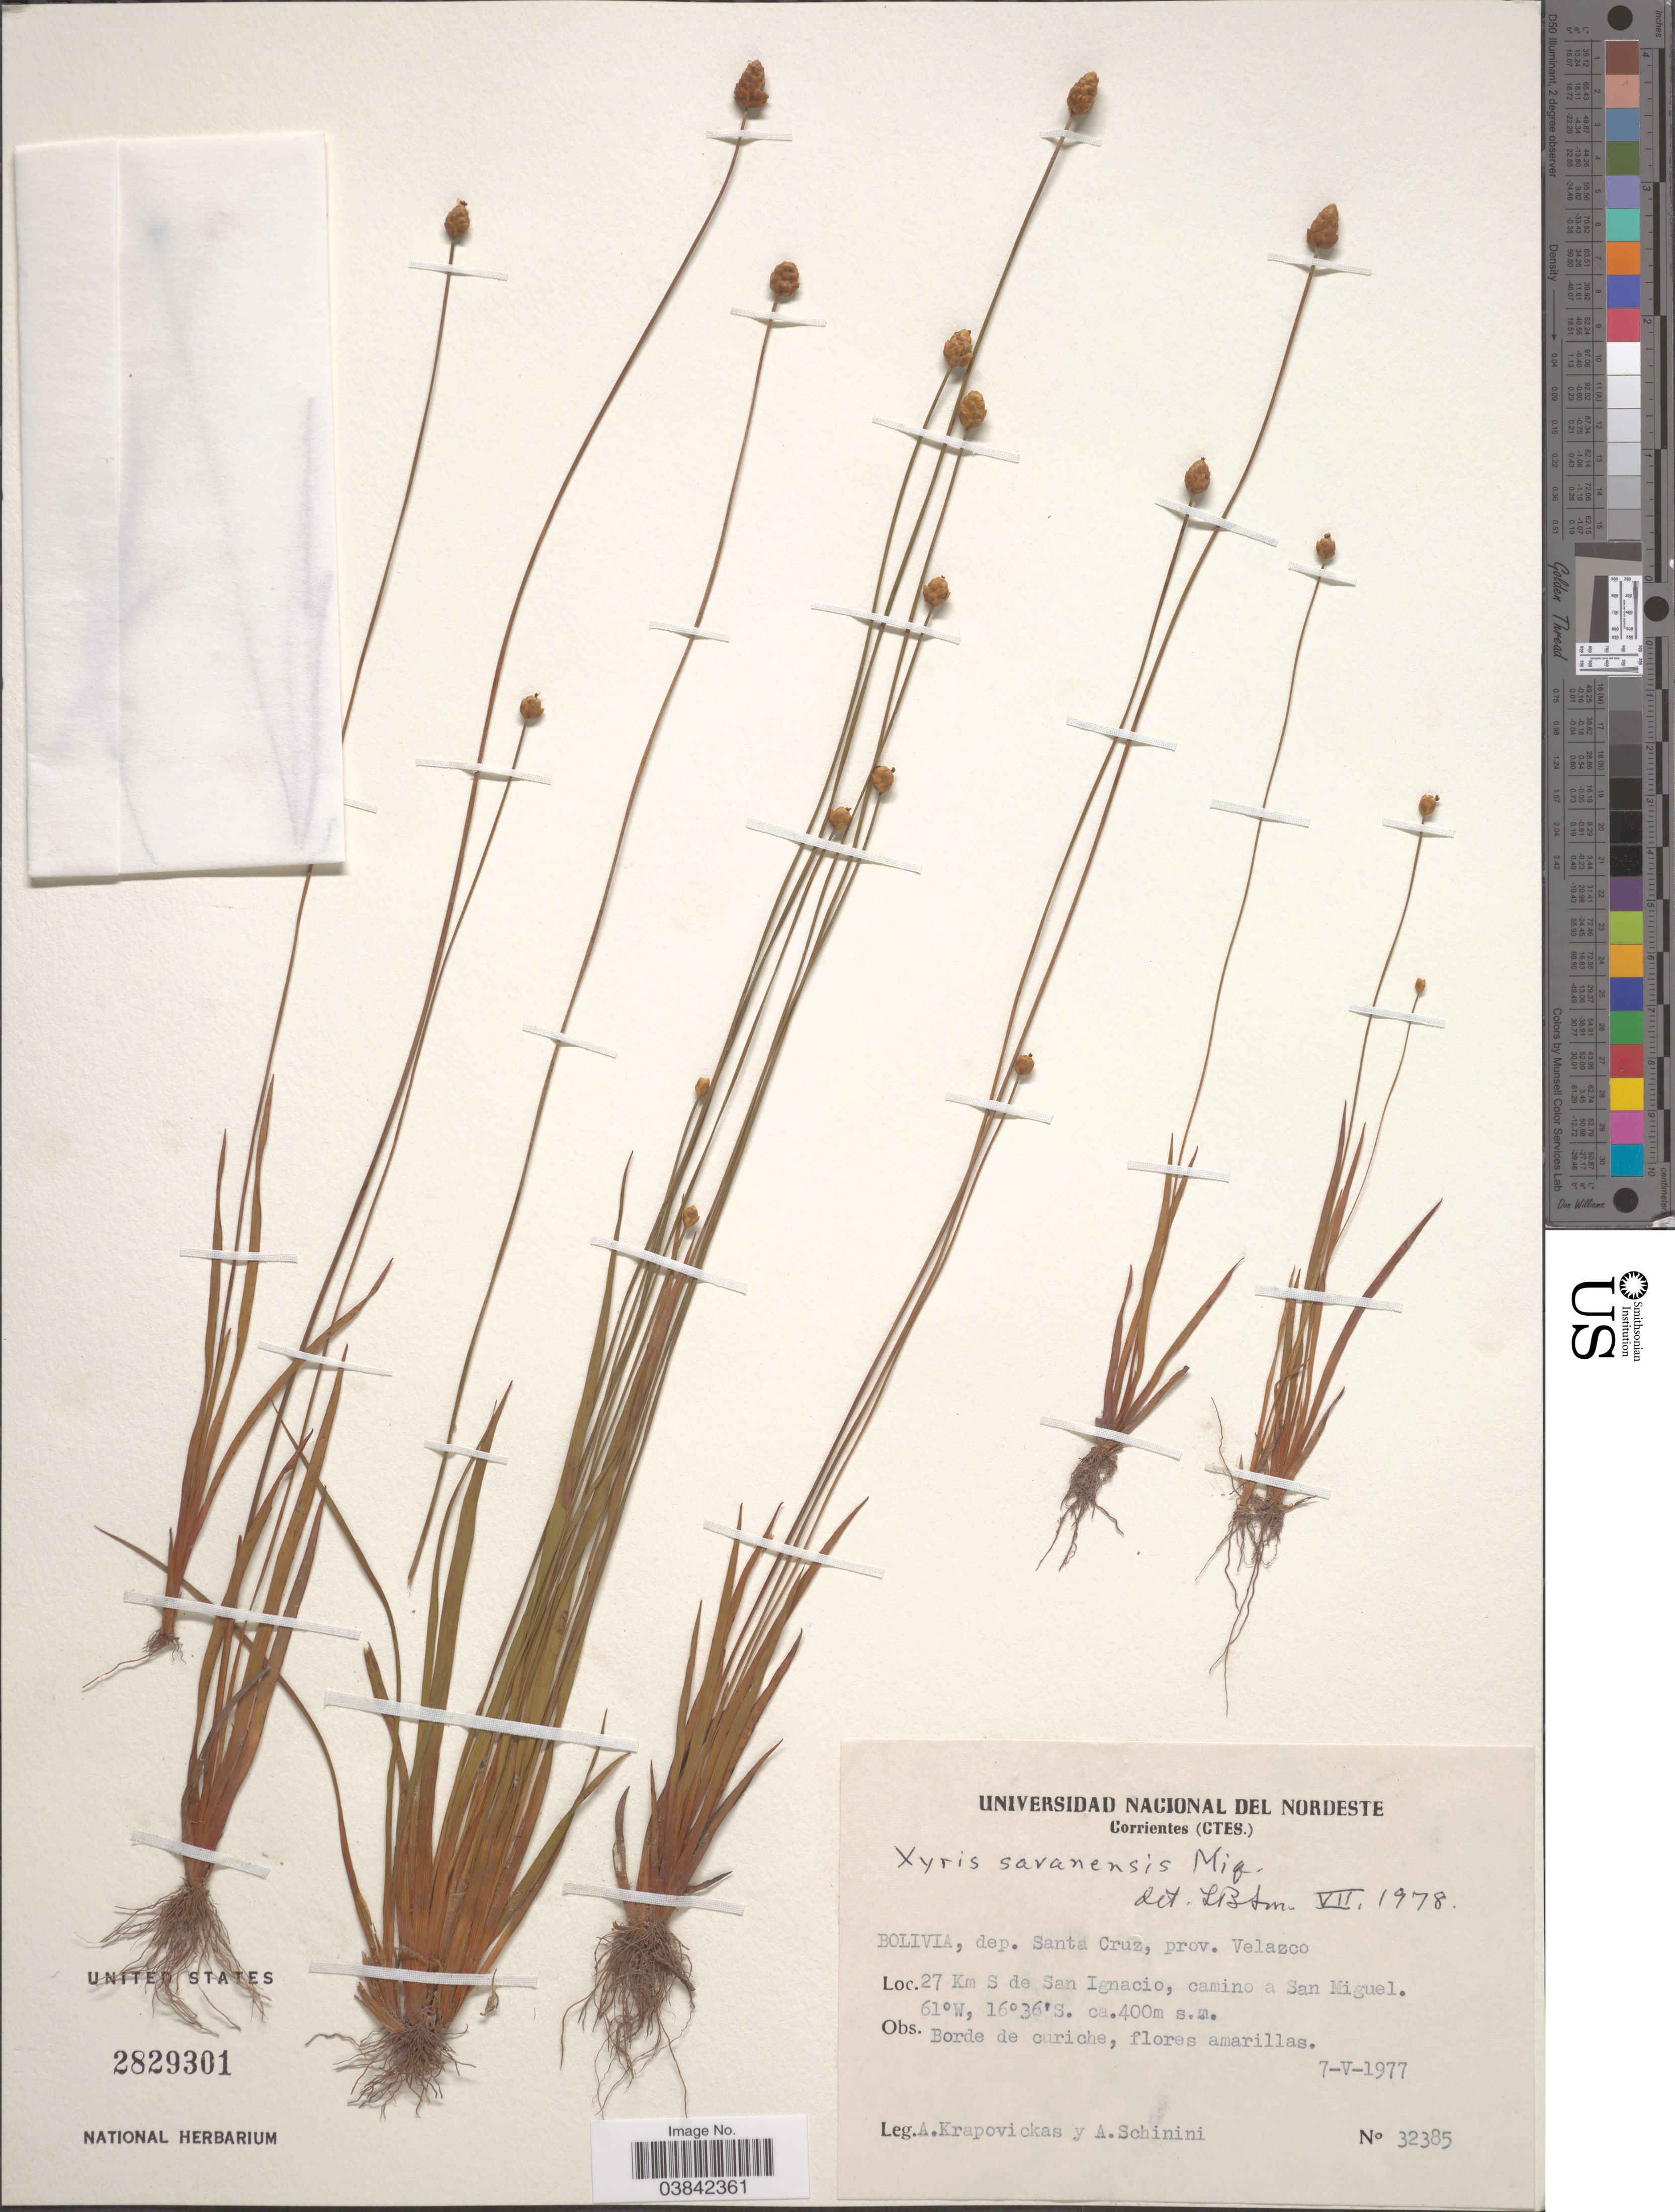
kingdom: Plantae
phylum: Tracheophyta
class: Liliopsida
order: Poales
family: Xyridaceae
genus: Xyris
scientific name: Xyris savanensis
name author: Miq.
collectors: A. Krapovickas & A. Schinini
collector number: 32385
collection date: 1977-05-07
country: Bolivia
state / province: Santa Cruz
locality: Dep. Santa Cruz, prov. Velazco. 27 Km S de San Ignacio, camino a San Miguel.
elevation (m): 400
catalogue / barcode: US 2829301